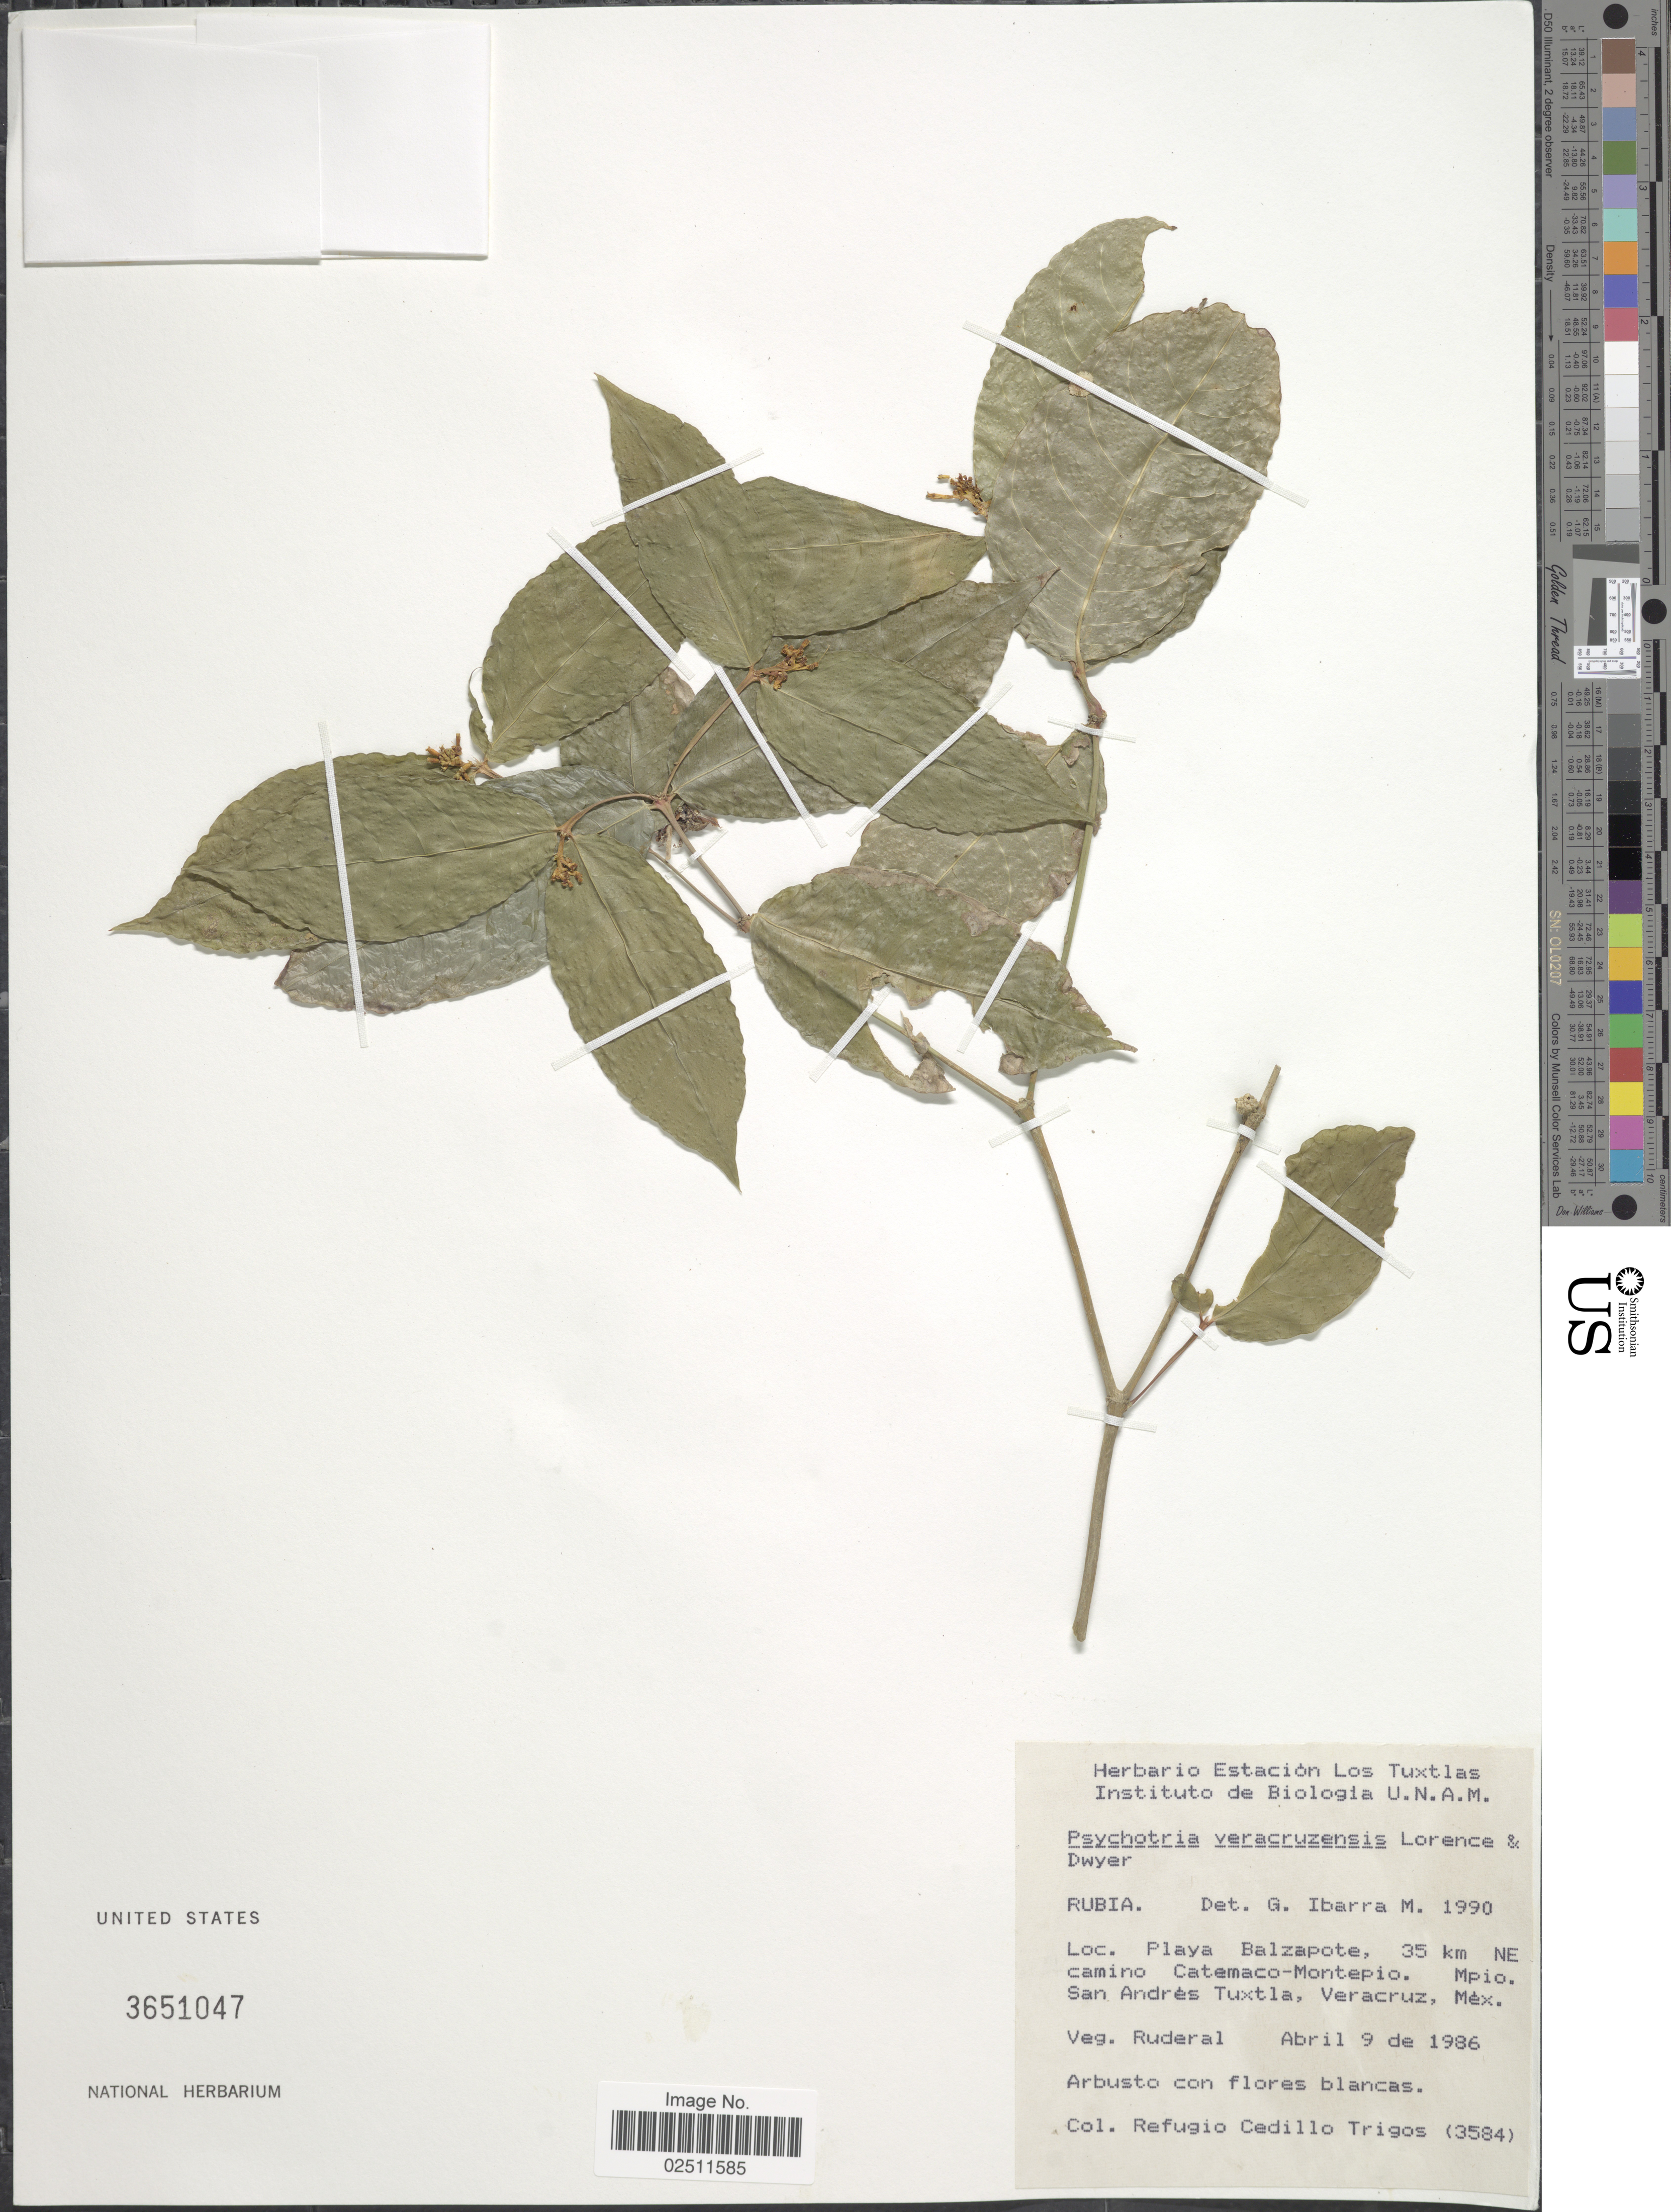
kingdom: Plantae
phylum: Tracheophyta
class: Magnoliopsida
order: Gentianales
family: Rubiaceae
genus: Psychotria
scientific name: Psychotria veracruzensis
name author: Lorence & Dwyer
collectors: R. CedilloT.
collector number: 3584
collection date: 1986-04-09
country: Mexico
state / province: Veracruz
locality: Playa Balzapote, 35 km NE camino Catemaco-Montepio. Mpio. San Andrés Tuxtla, Veracruz.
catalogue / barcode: US 3651047